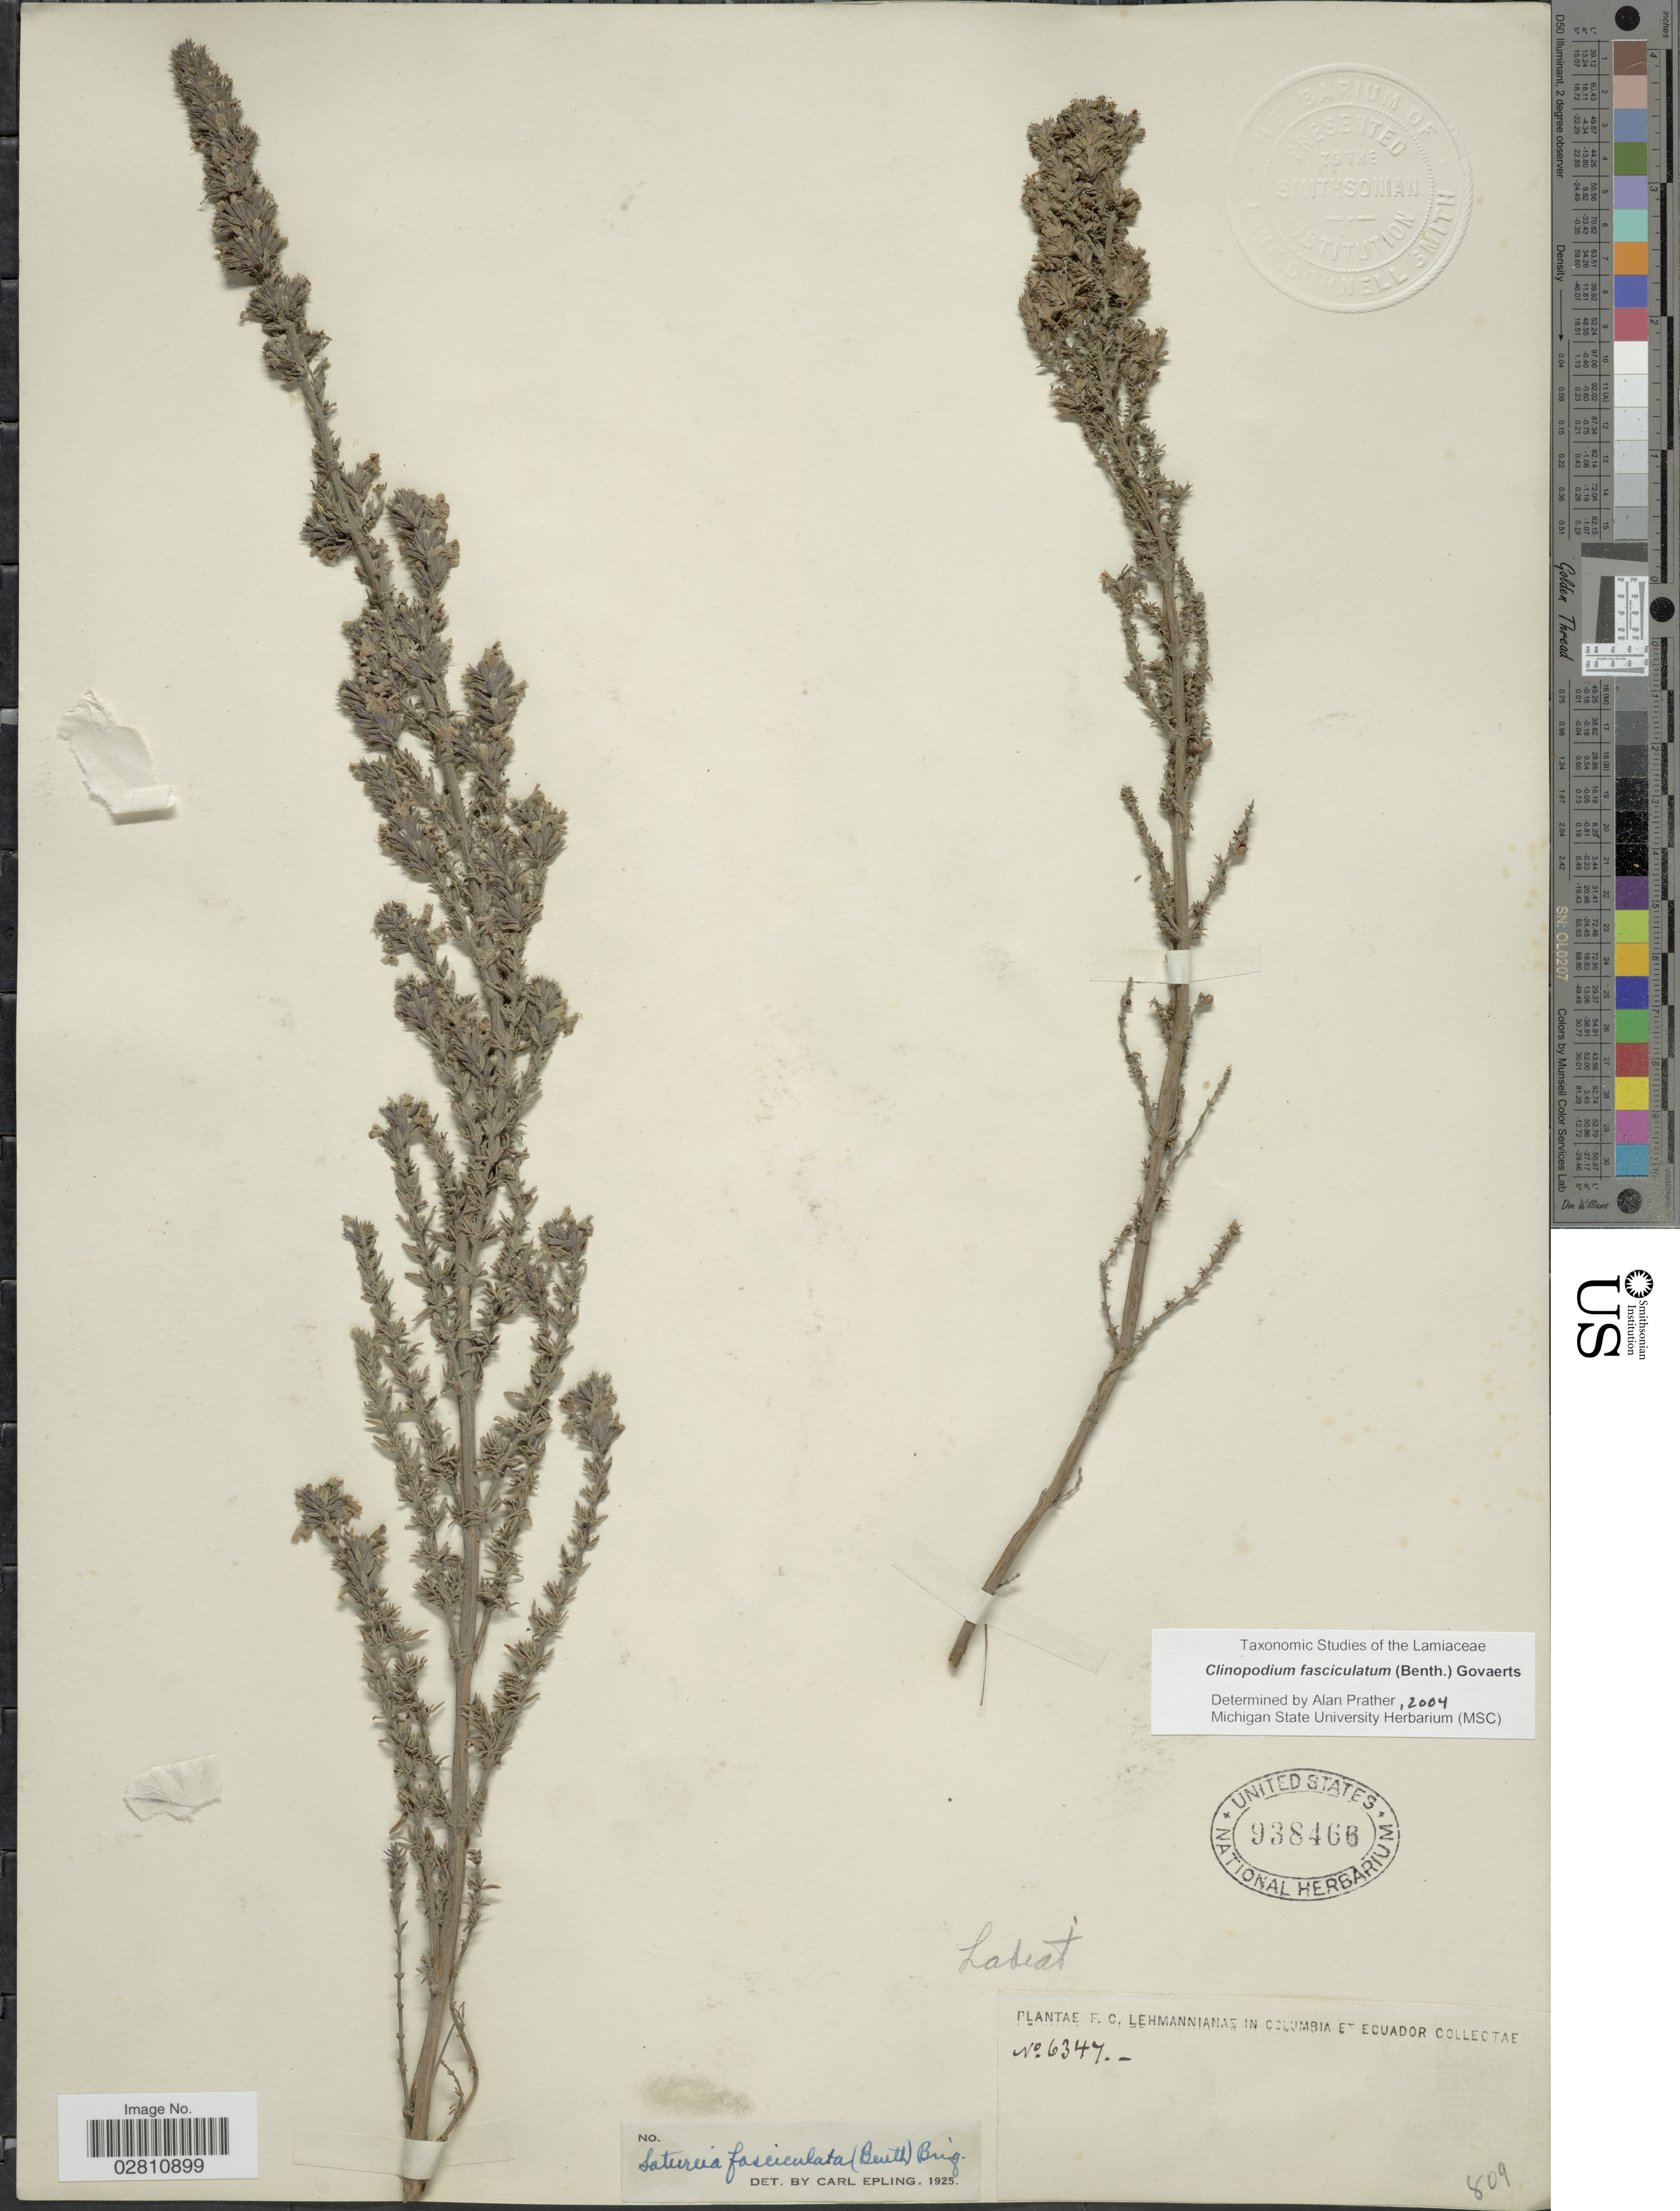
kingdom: Plantae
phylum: Tracheophyta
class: Magnoliopsida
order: Lamiales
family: Lamiaceae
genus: Clinopodium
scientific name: Clinopodium fasciculatum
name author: (Benth.) Govaerts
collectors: F. C. Lehmann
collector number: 6347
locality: Columbia et Ecuador.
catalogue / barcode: US 938466